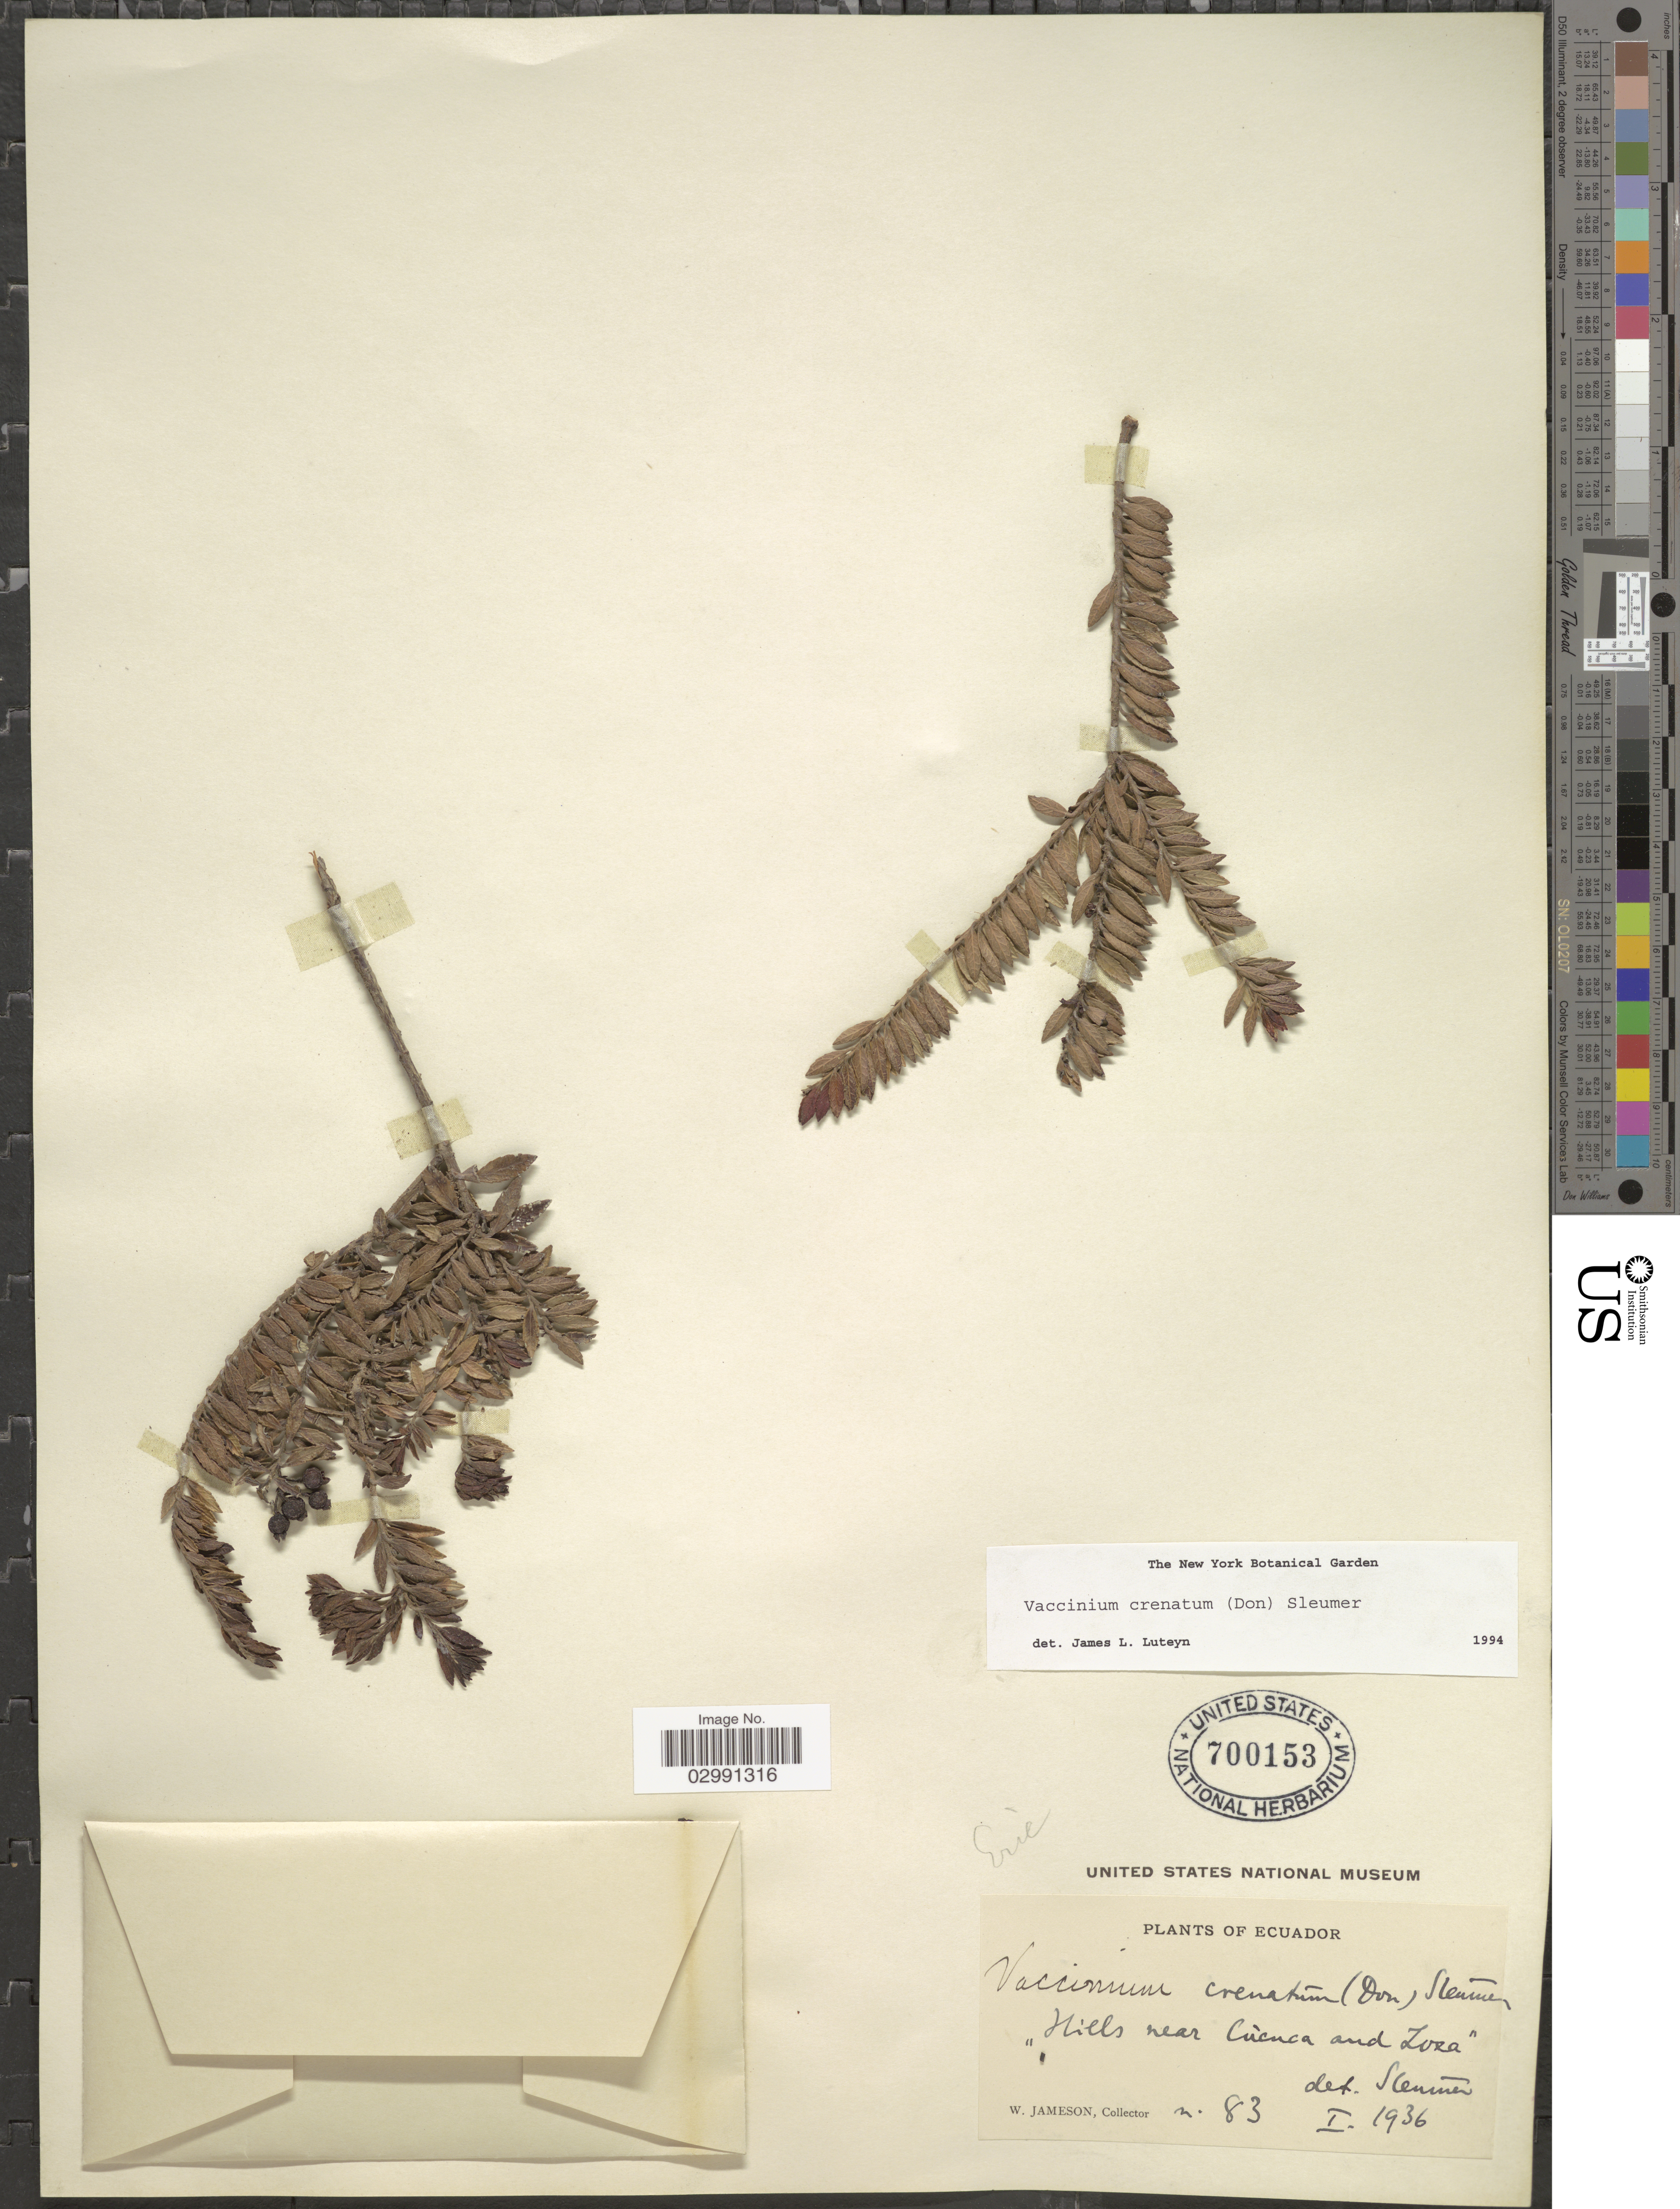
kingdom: Plantae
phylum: Tracheophyta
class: Magnoliopsida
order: Ericales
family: Ericaceae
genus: Vaccinium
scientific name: Vaccinium crenatum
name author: (G. Don) Sleumer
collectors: W. Jameson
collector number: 83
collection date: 1936-01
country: Ecuador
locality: Hills near Cúenca and Loxa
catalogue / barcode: US 700153